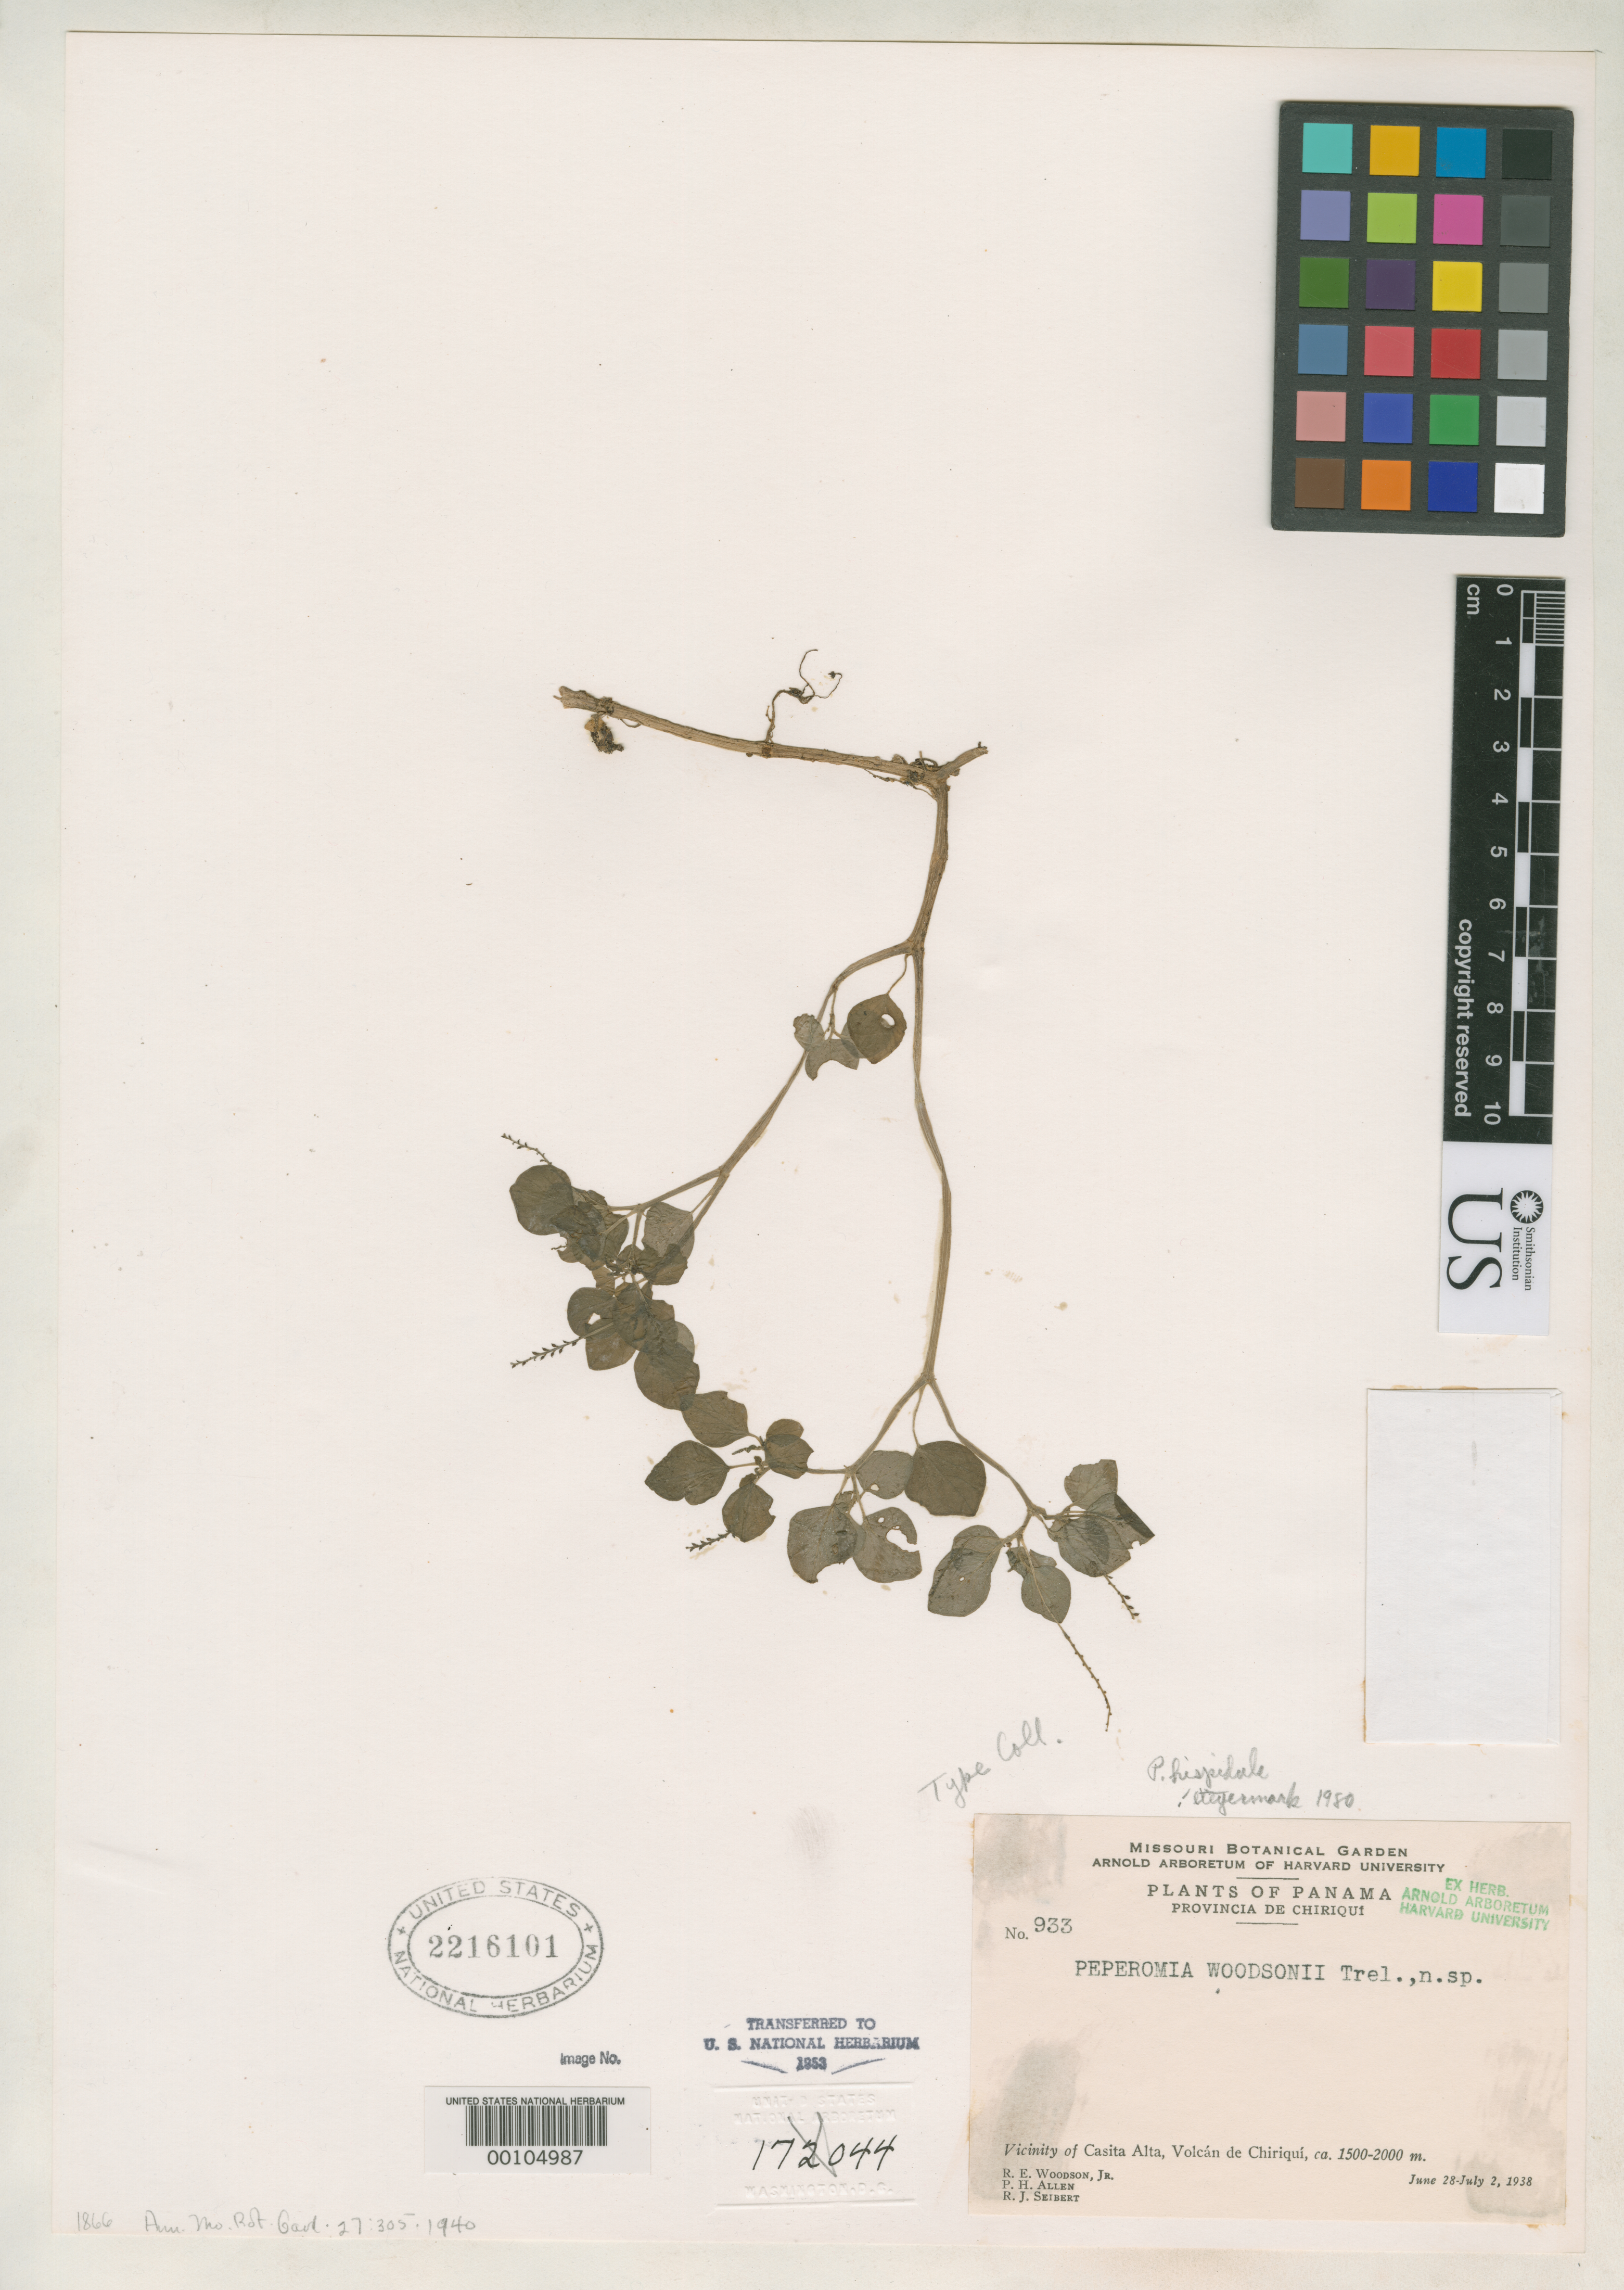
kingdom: Plantae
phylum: Tracheophyta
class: Magnoliopsida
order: Piperales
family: Piperaceae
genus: Peperomia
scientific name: Peperomia woodsonii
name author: Trel. in Woodson & Schery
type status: Isotype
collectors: R. E. Woodson, P. H. Allen & R. J. Seibert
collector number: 933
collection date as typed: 28 Jun 1938 to 02 Jul 1938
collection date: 1938-06-28/1938-07-02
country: Panama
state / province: Chiriquí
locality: Vicinity of Casita Alta, Volcan de Chiriqui.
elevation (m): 1500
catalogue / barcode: US 2216101